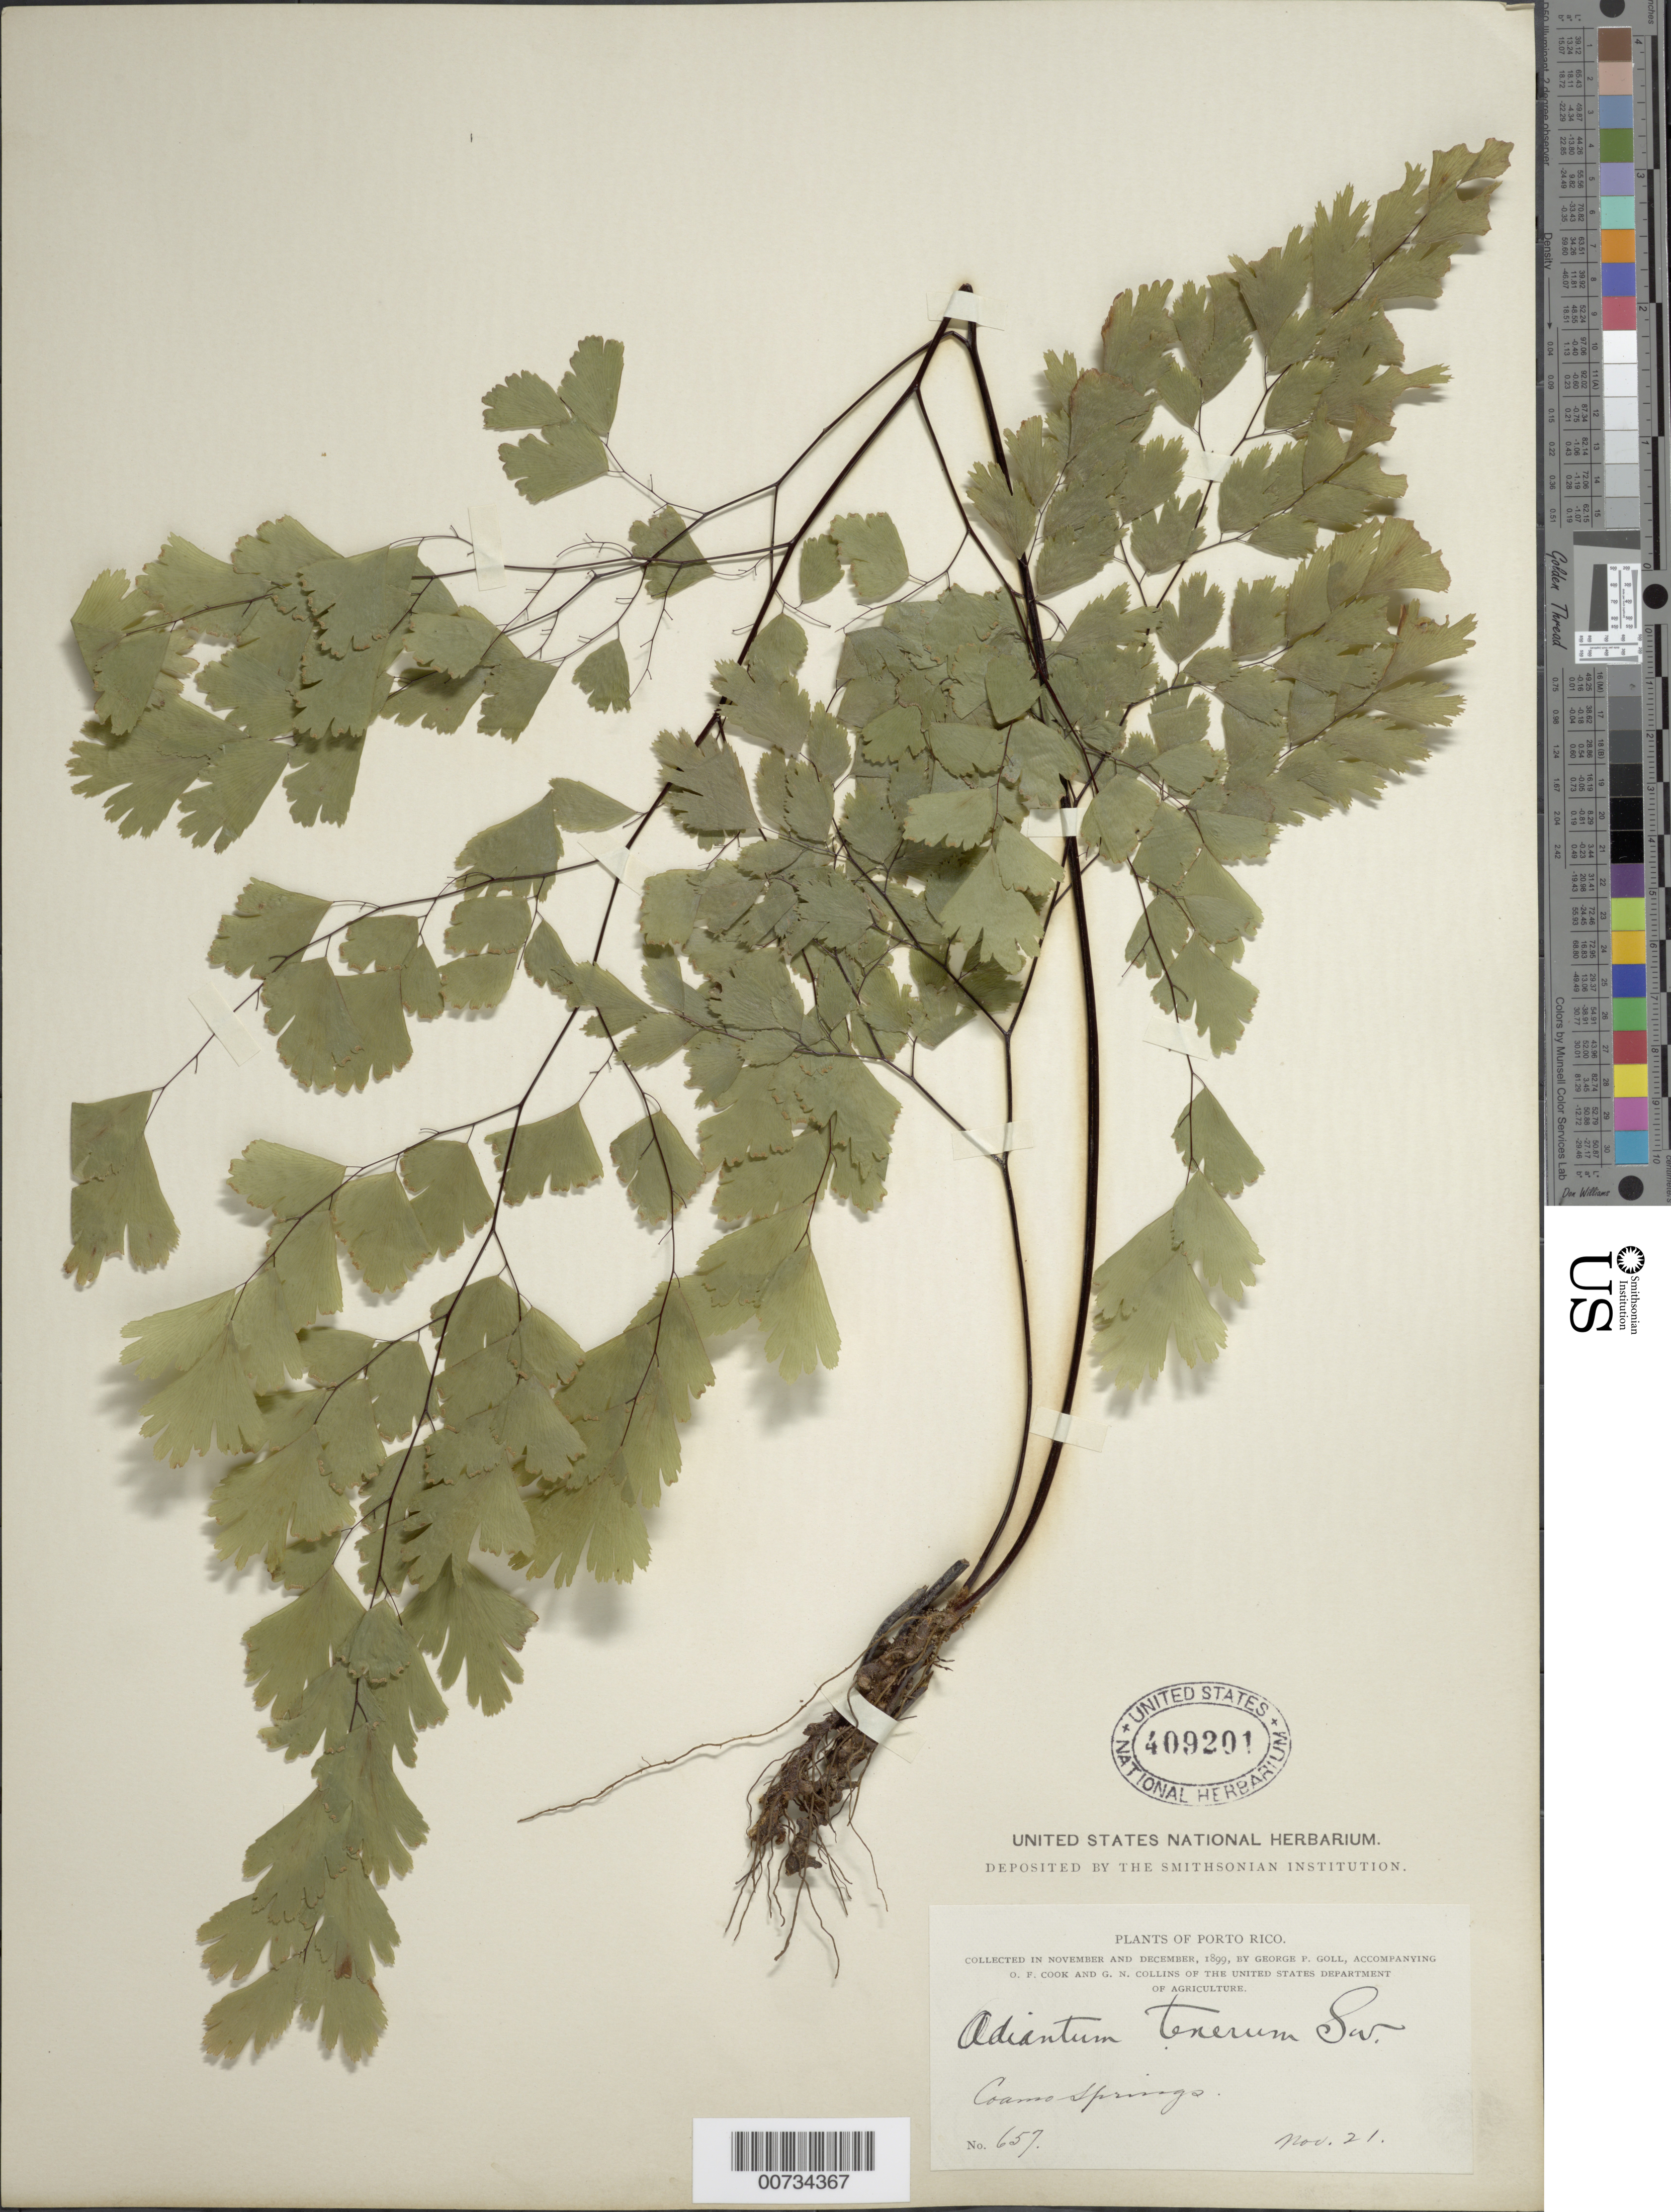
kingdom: Plantae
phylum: Tracheophyta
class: Polypodiopsida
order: Polypodiales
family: Pteridaceae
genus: Adiantum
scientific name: Adiantum tenerum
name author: Sw.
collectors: G. Goll, O. F. Cook & G. N. Collins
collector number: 657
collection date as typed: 21 Nov 1899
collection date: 1899-11-21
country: Puerto Rico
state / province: Coamo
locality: Coamo Springs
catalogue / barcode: US 409201